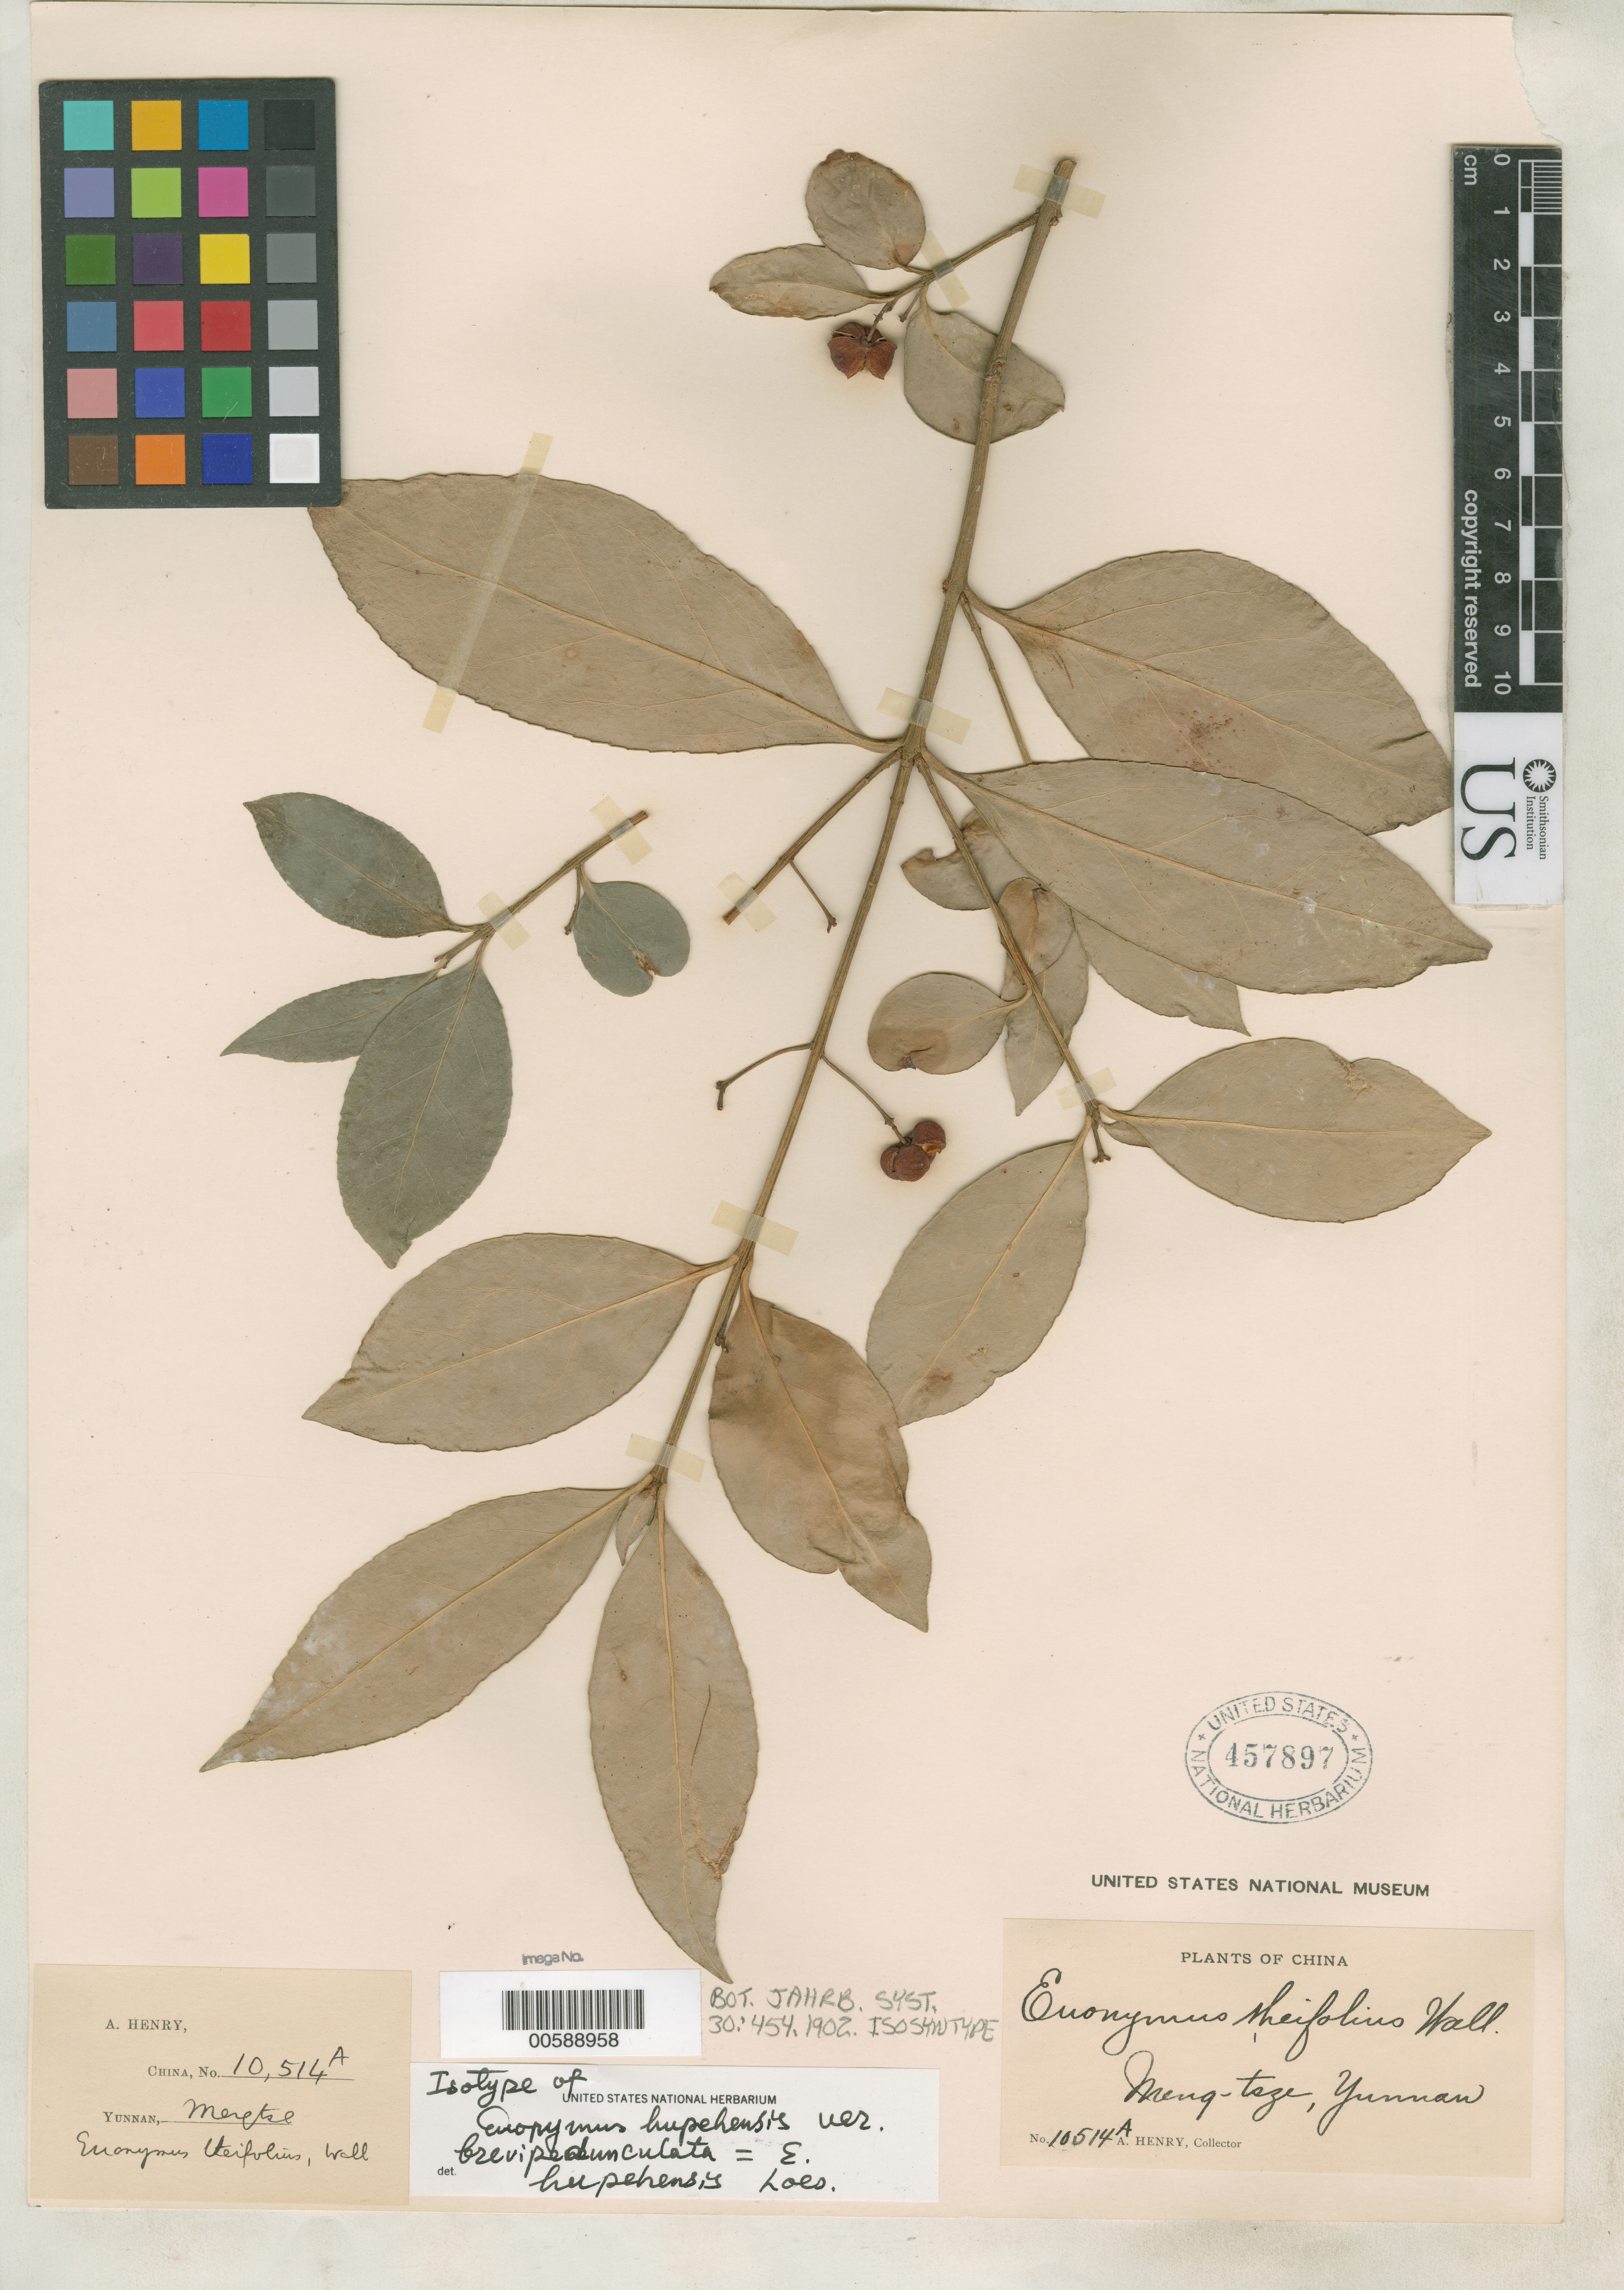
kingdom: Plantae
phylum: Tracheophyta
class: Magnoliopsida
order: Celastrales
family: Celastraceae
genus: Euonymus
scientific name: Euonymus hupehensis var. brevipedunculata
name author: Loes.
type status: Isosyntype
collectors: A. Henry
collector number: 10514 A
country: China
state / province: Yunnan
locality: Yunnan, Mengtze.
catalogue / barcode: US 457897